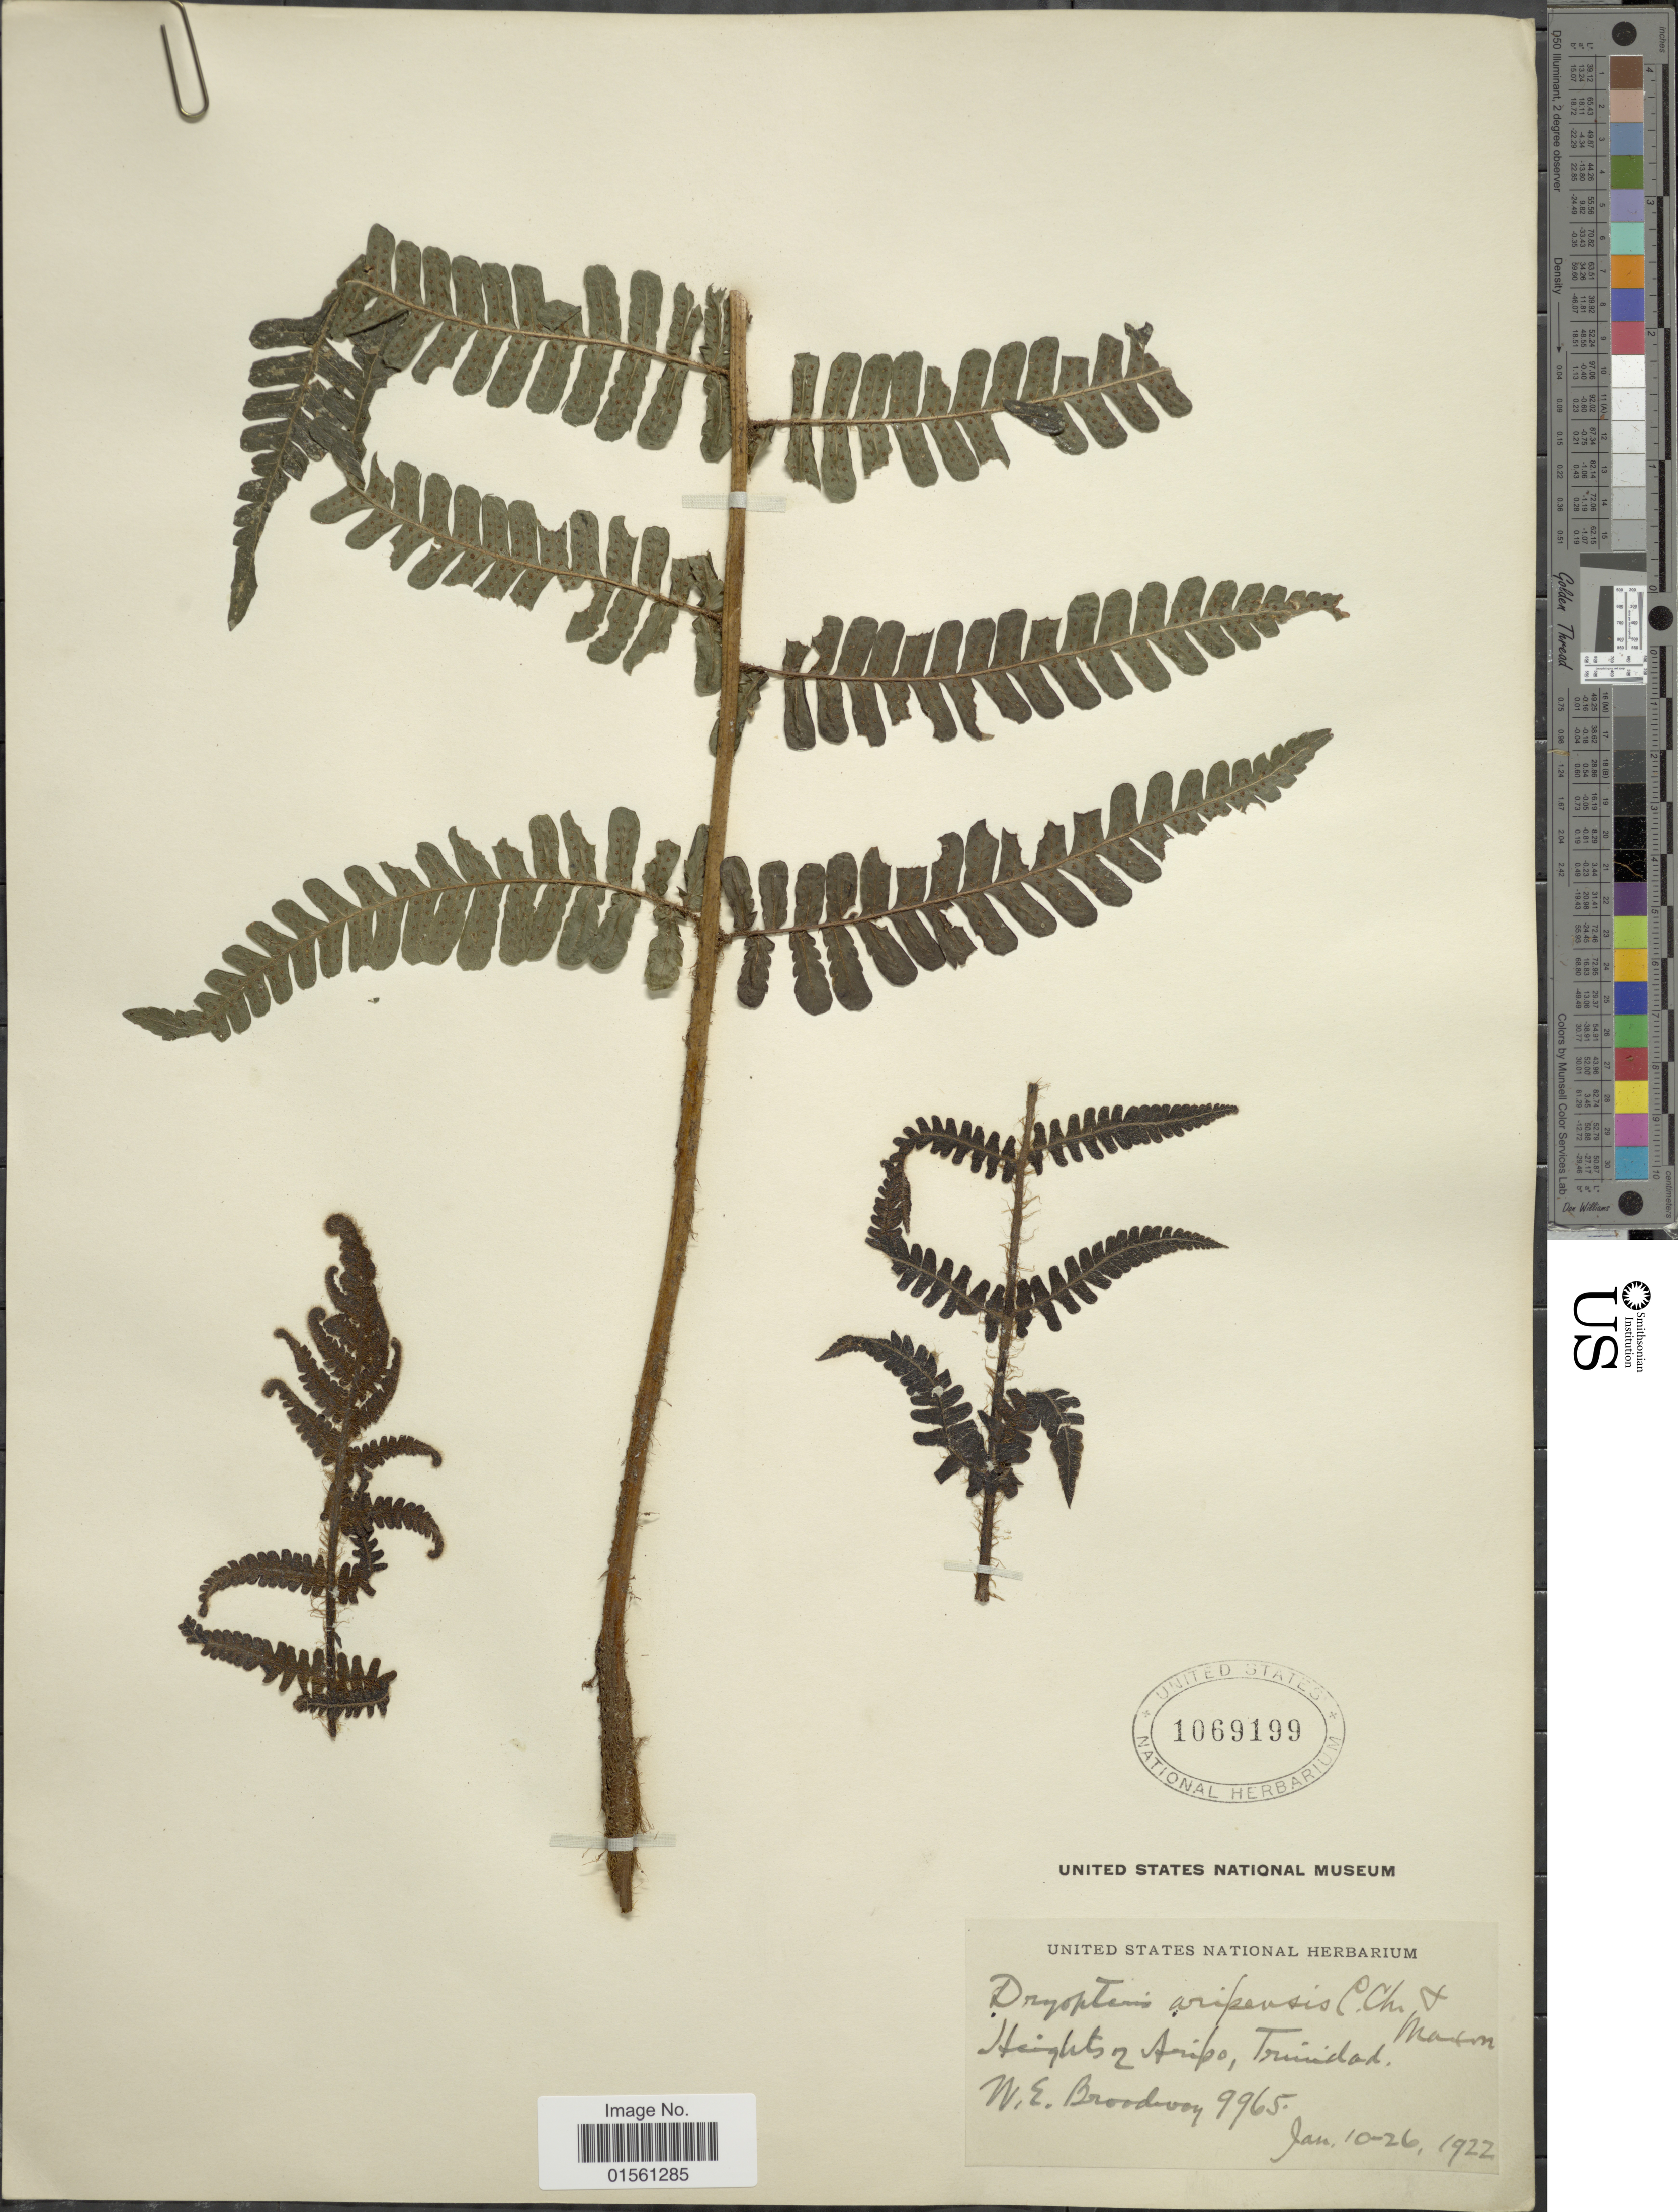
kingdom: Plantae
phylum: Tracheophyta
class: Polypodiopsida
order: Polypodiales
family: Dryopteridaceae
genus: Megalastrum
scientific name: Megalastrum aripense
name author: (C. Chr. & Maxon) A.R. Sm. & R.C. Moran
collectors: W. E. Broadway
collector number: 9965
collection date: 1922-01-10/1922-01-26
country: Trinidad and Tobago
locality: Heights of Aripo, Trinidad.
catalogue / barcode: US 1069199